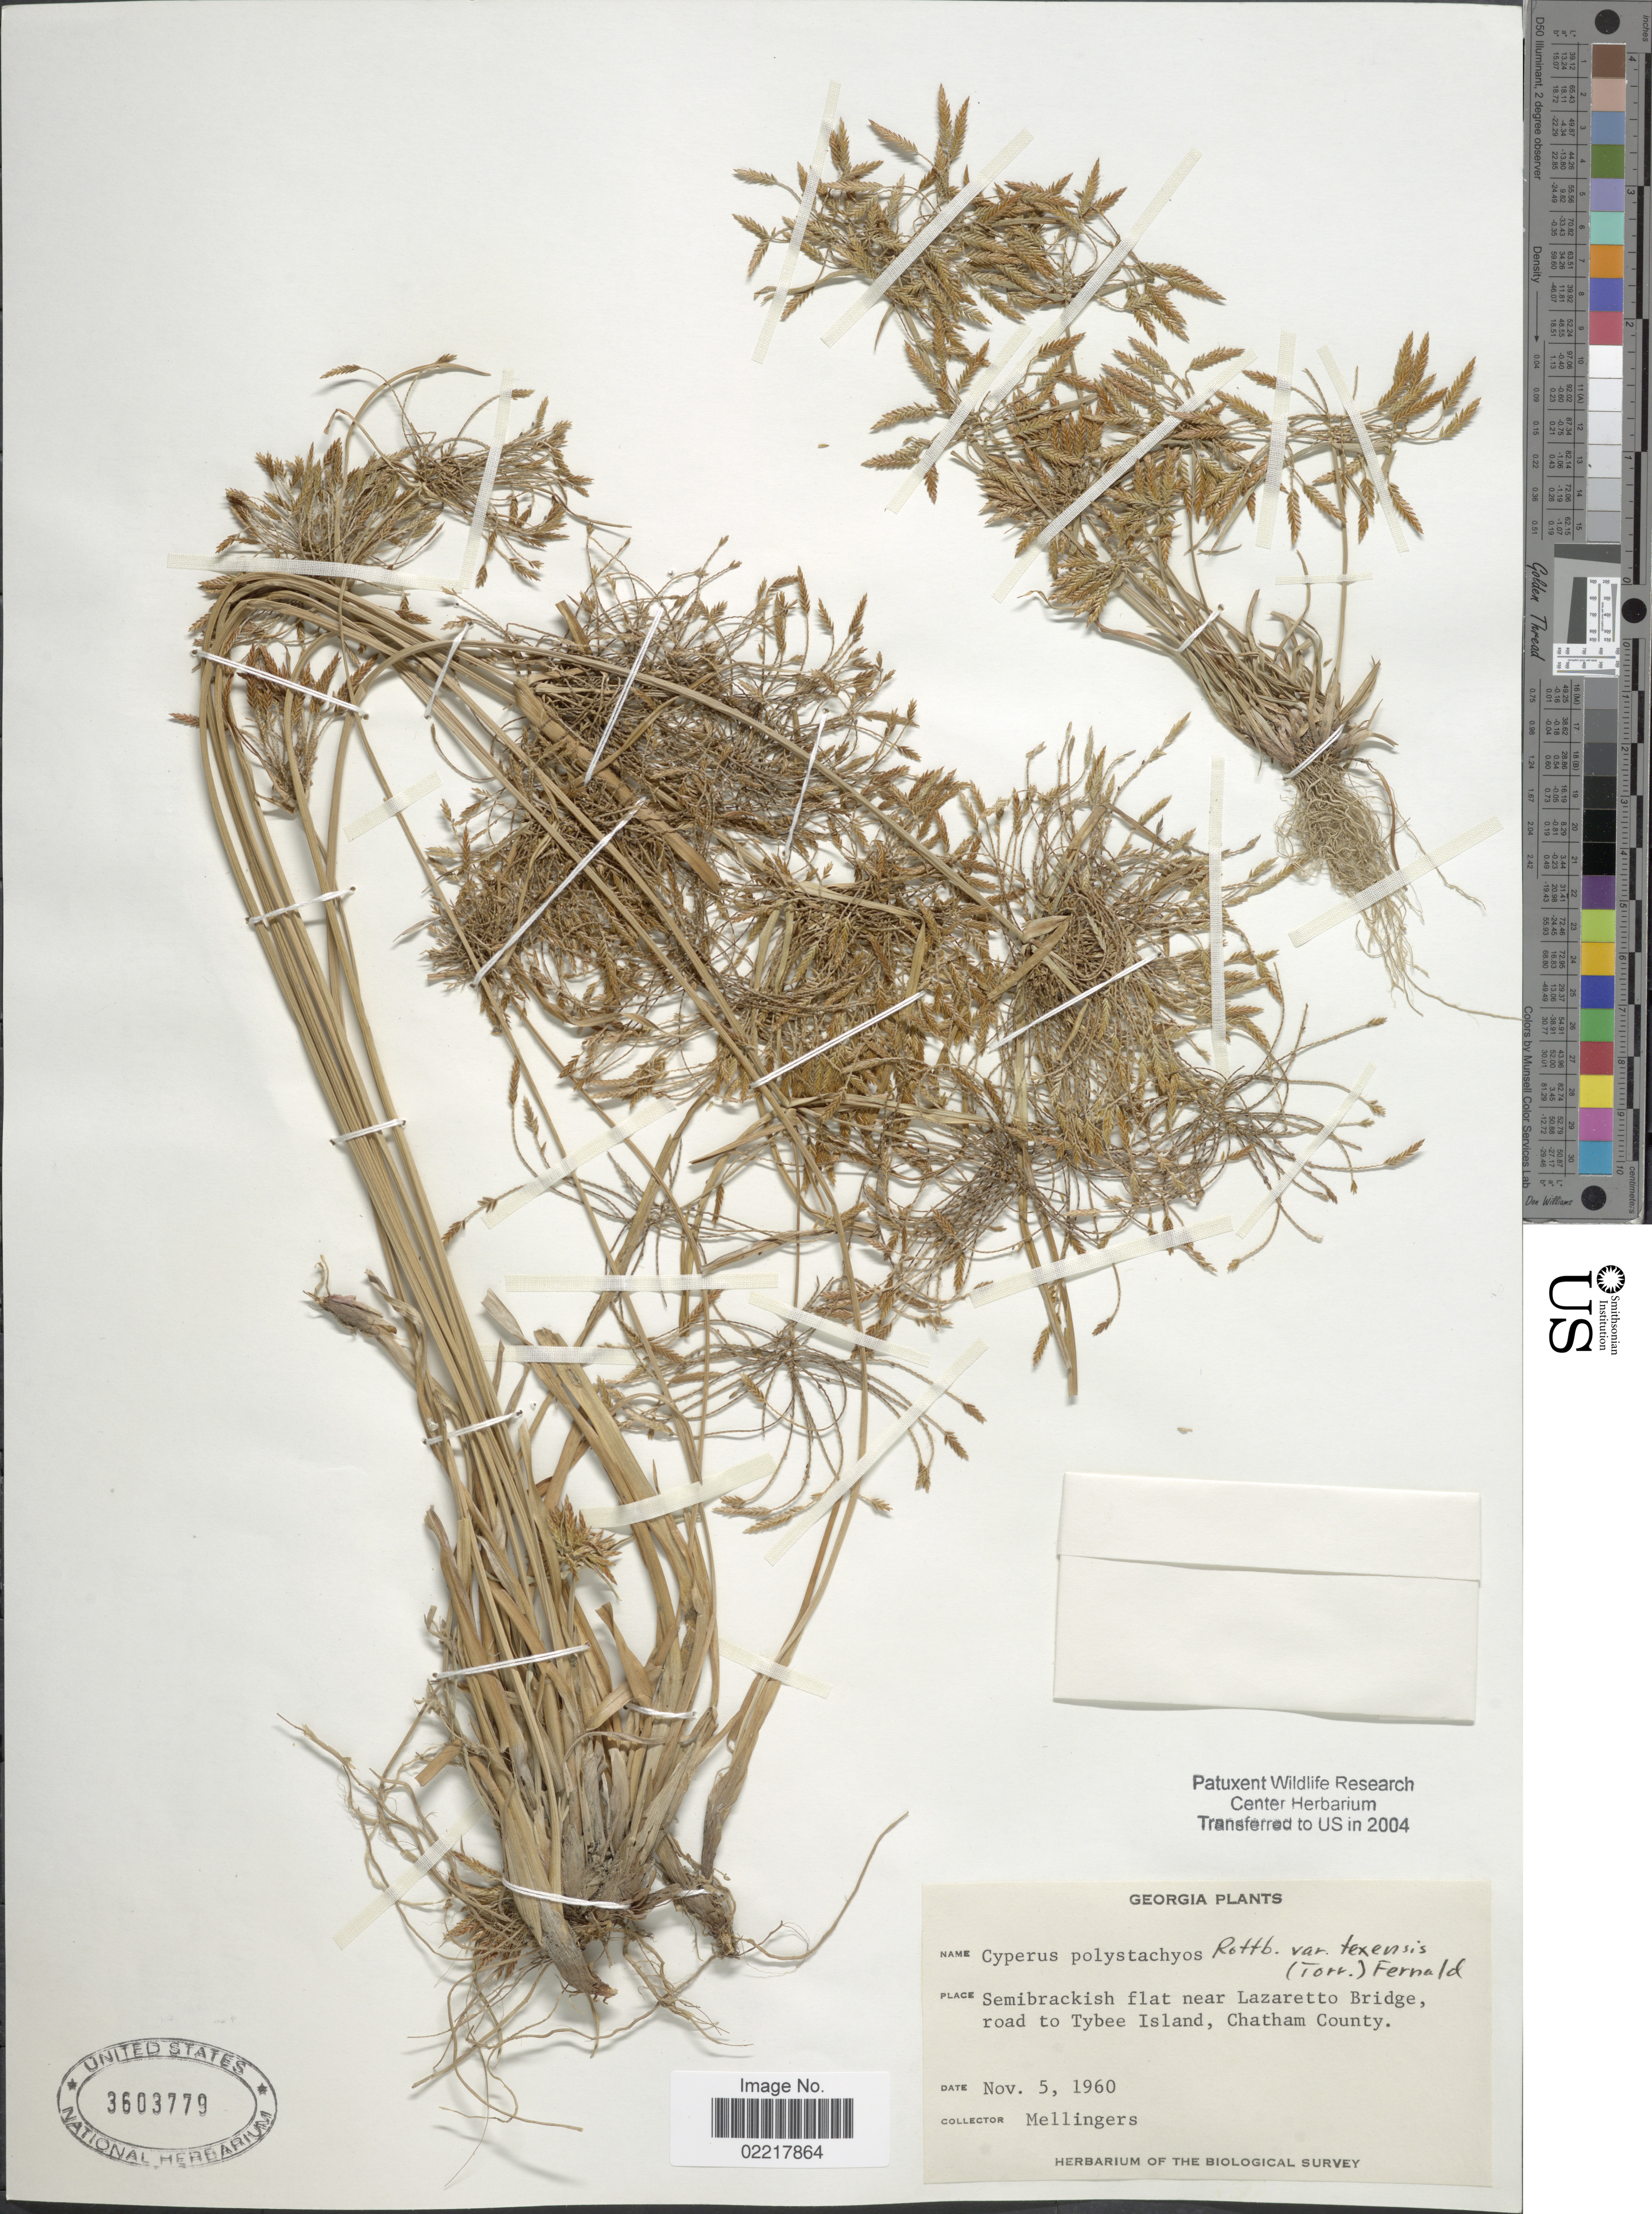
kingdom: Plantae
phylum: Tracheophyta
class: Liliopsida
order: Poales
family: Cyperaceae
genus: Cyperus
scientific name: Cyperus polystachyos var. texensis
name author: (Torr.) Fernald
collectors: Mellingers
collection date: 1960-11-05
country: United States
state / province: Georgia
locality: Semibrackish flat nea Lazaretto Bridge, road to Tybee Island, Chatham County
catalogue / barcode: US 3603779